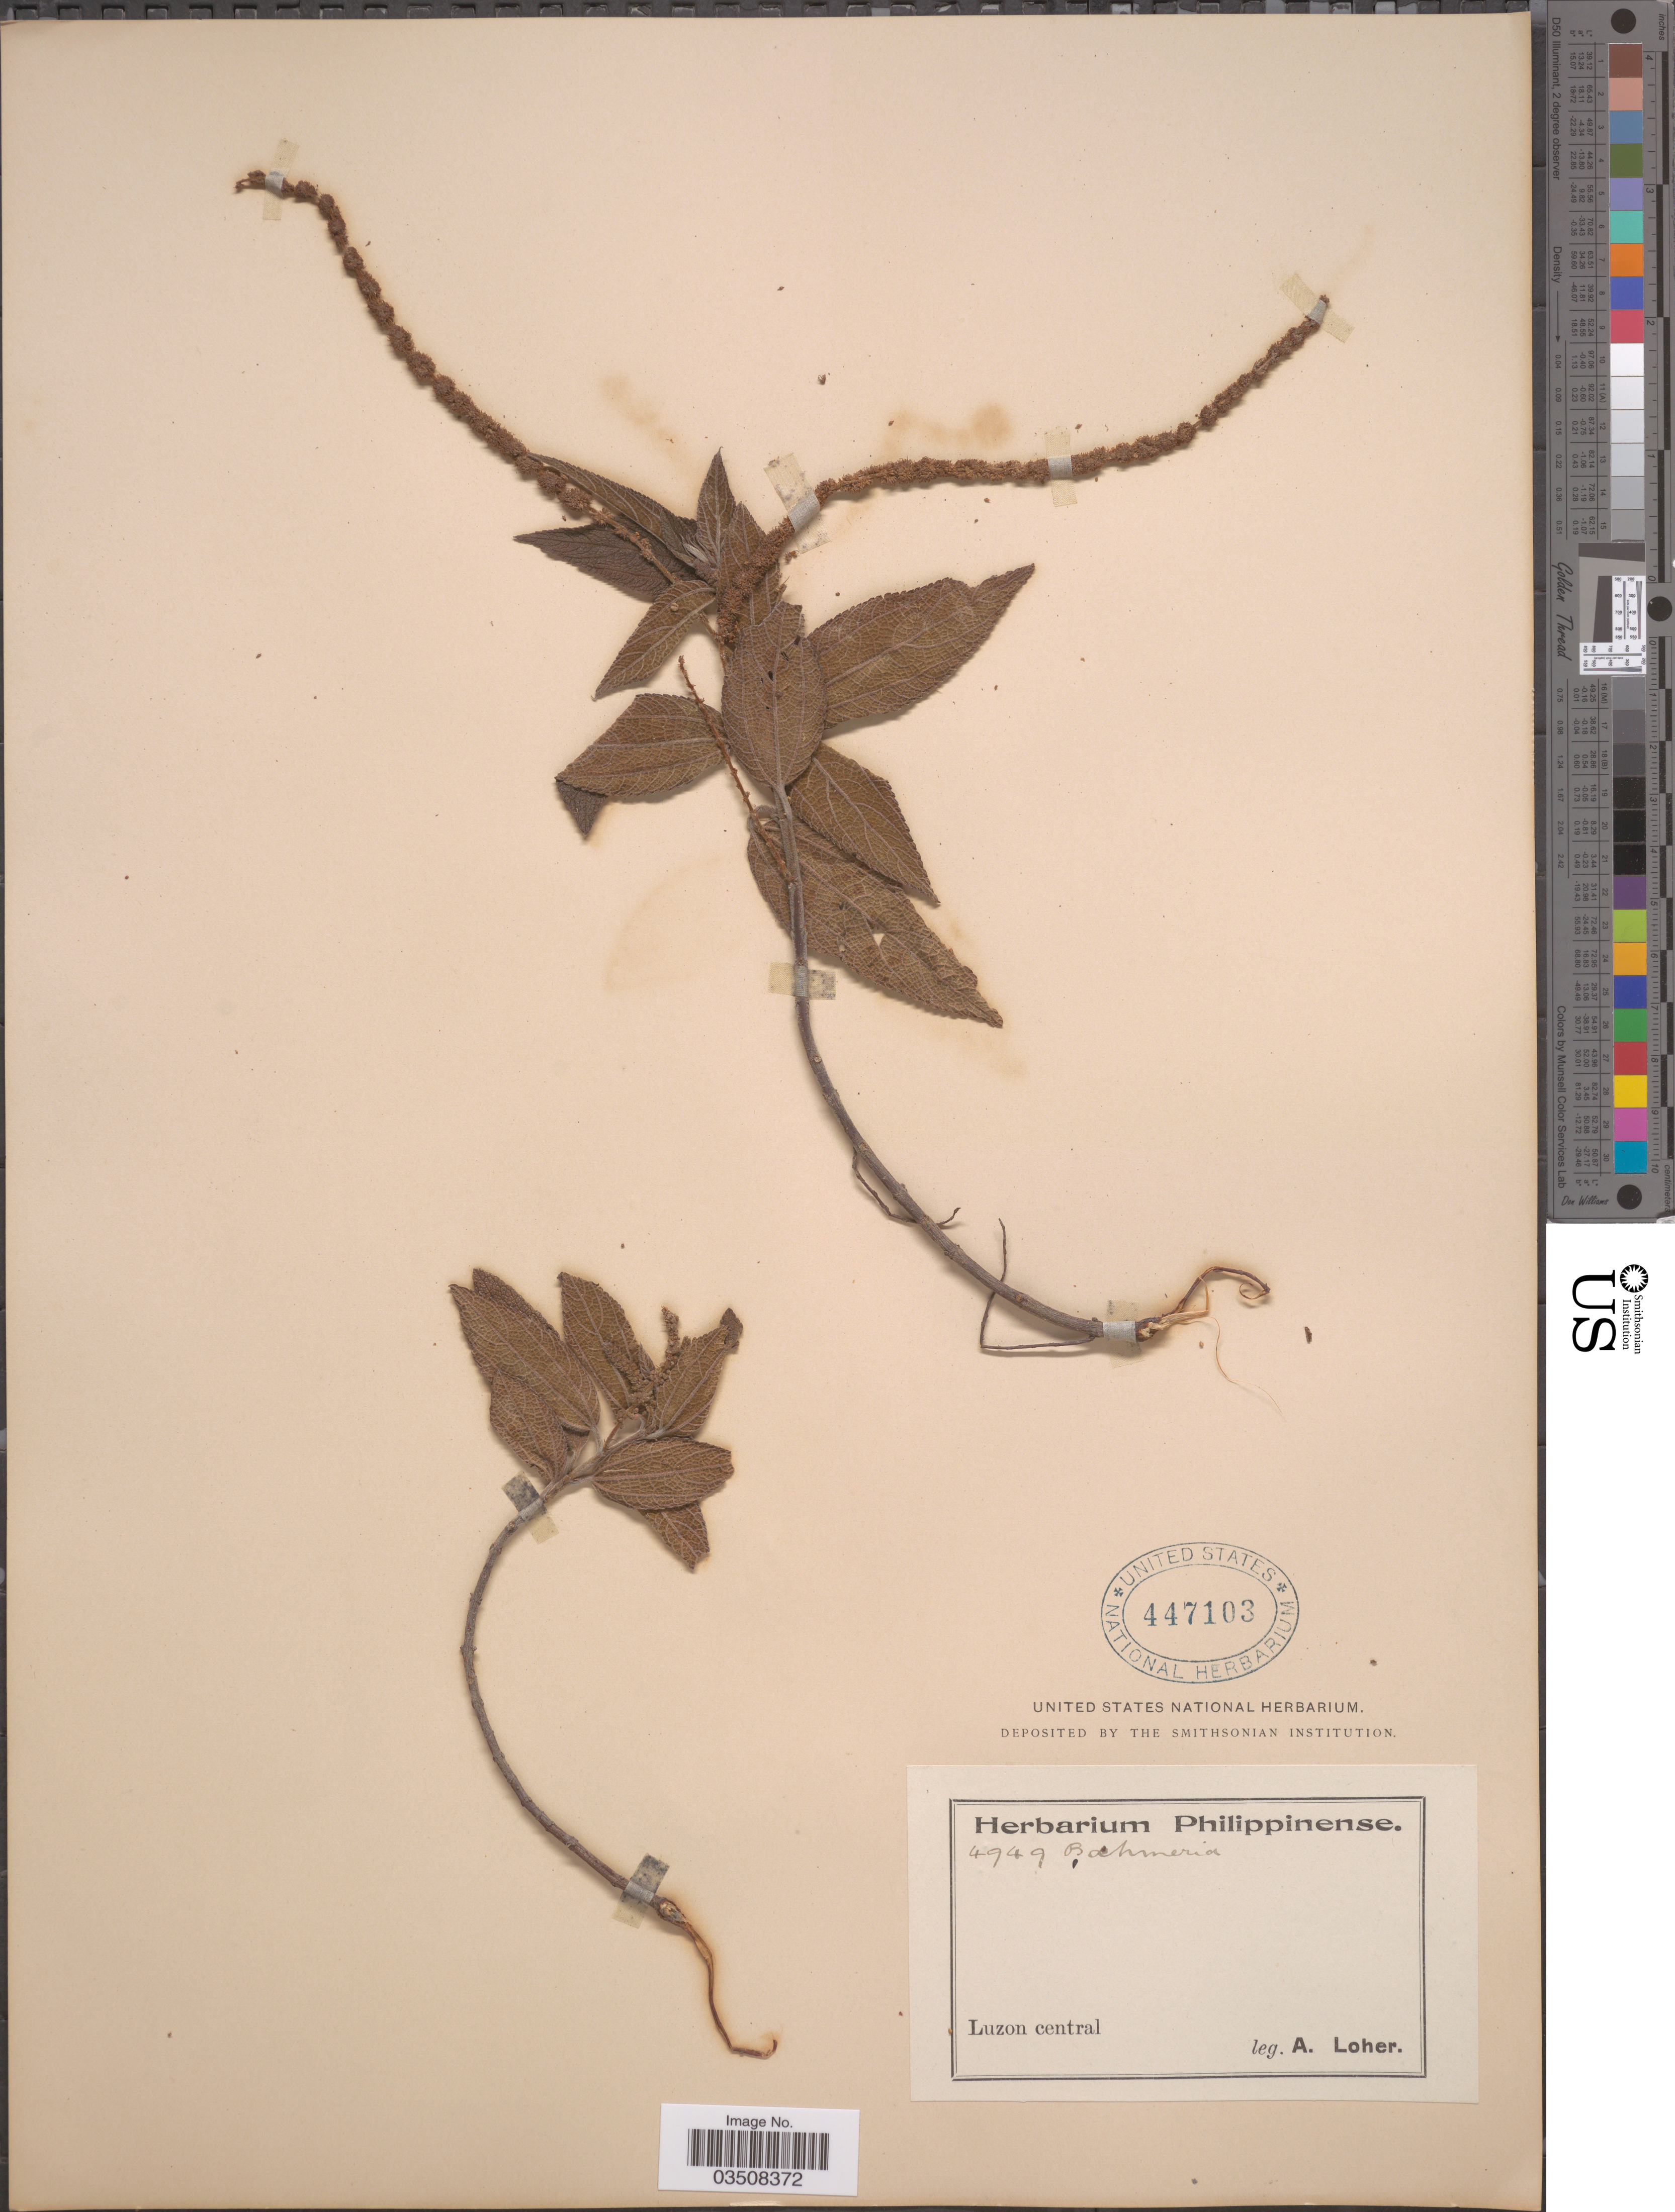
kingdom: Plantae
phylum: Tracheophyta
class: Magnoliopsida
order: Rosales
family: Urticaceae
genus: Boehmeria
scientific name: Boehmeria sp.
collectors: A. Loher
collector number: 4949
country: Philippines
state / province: Central Luzon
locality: Luzon central.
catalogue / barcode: US 447103